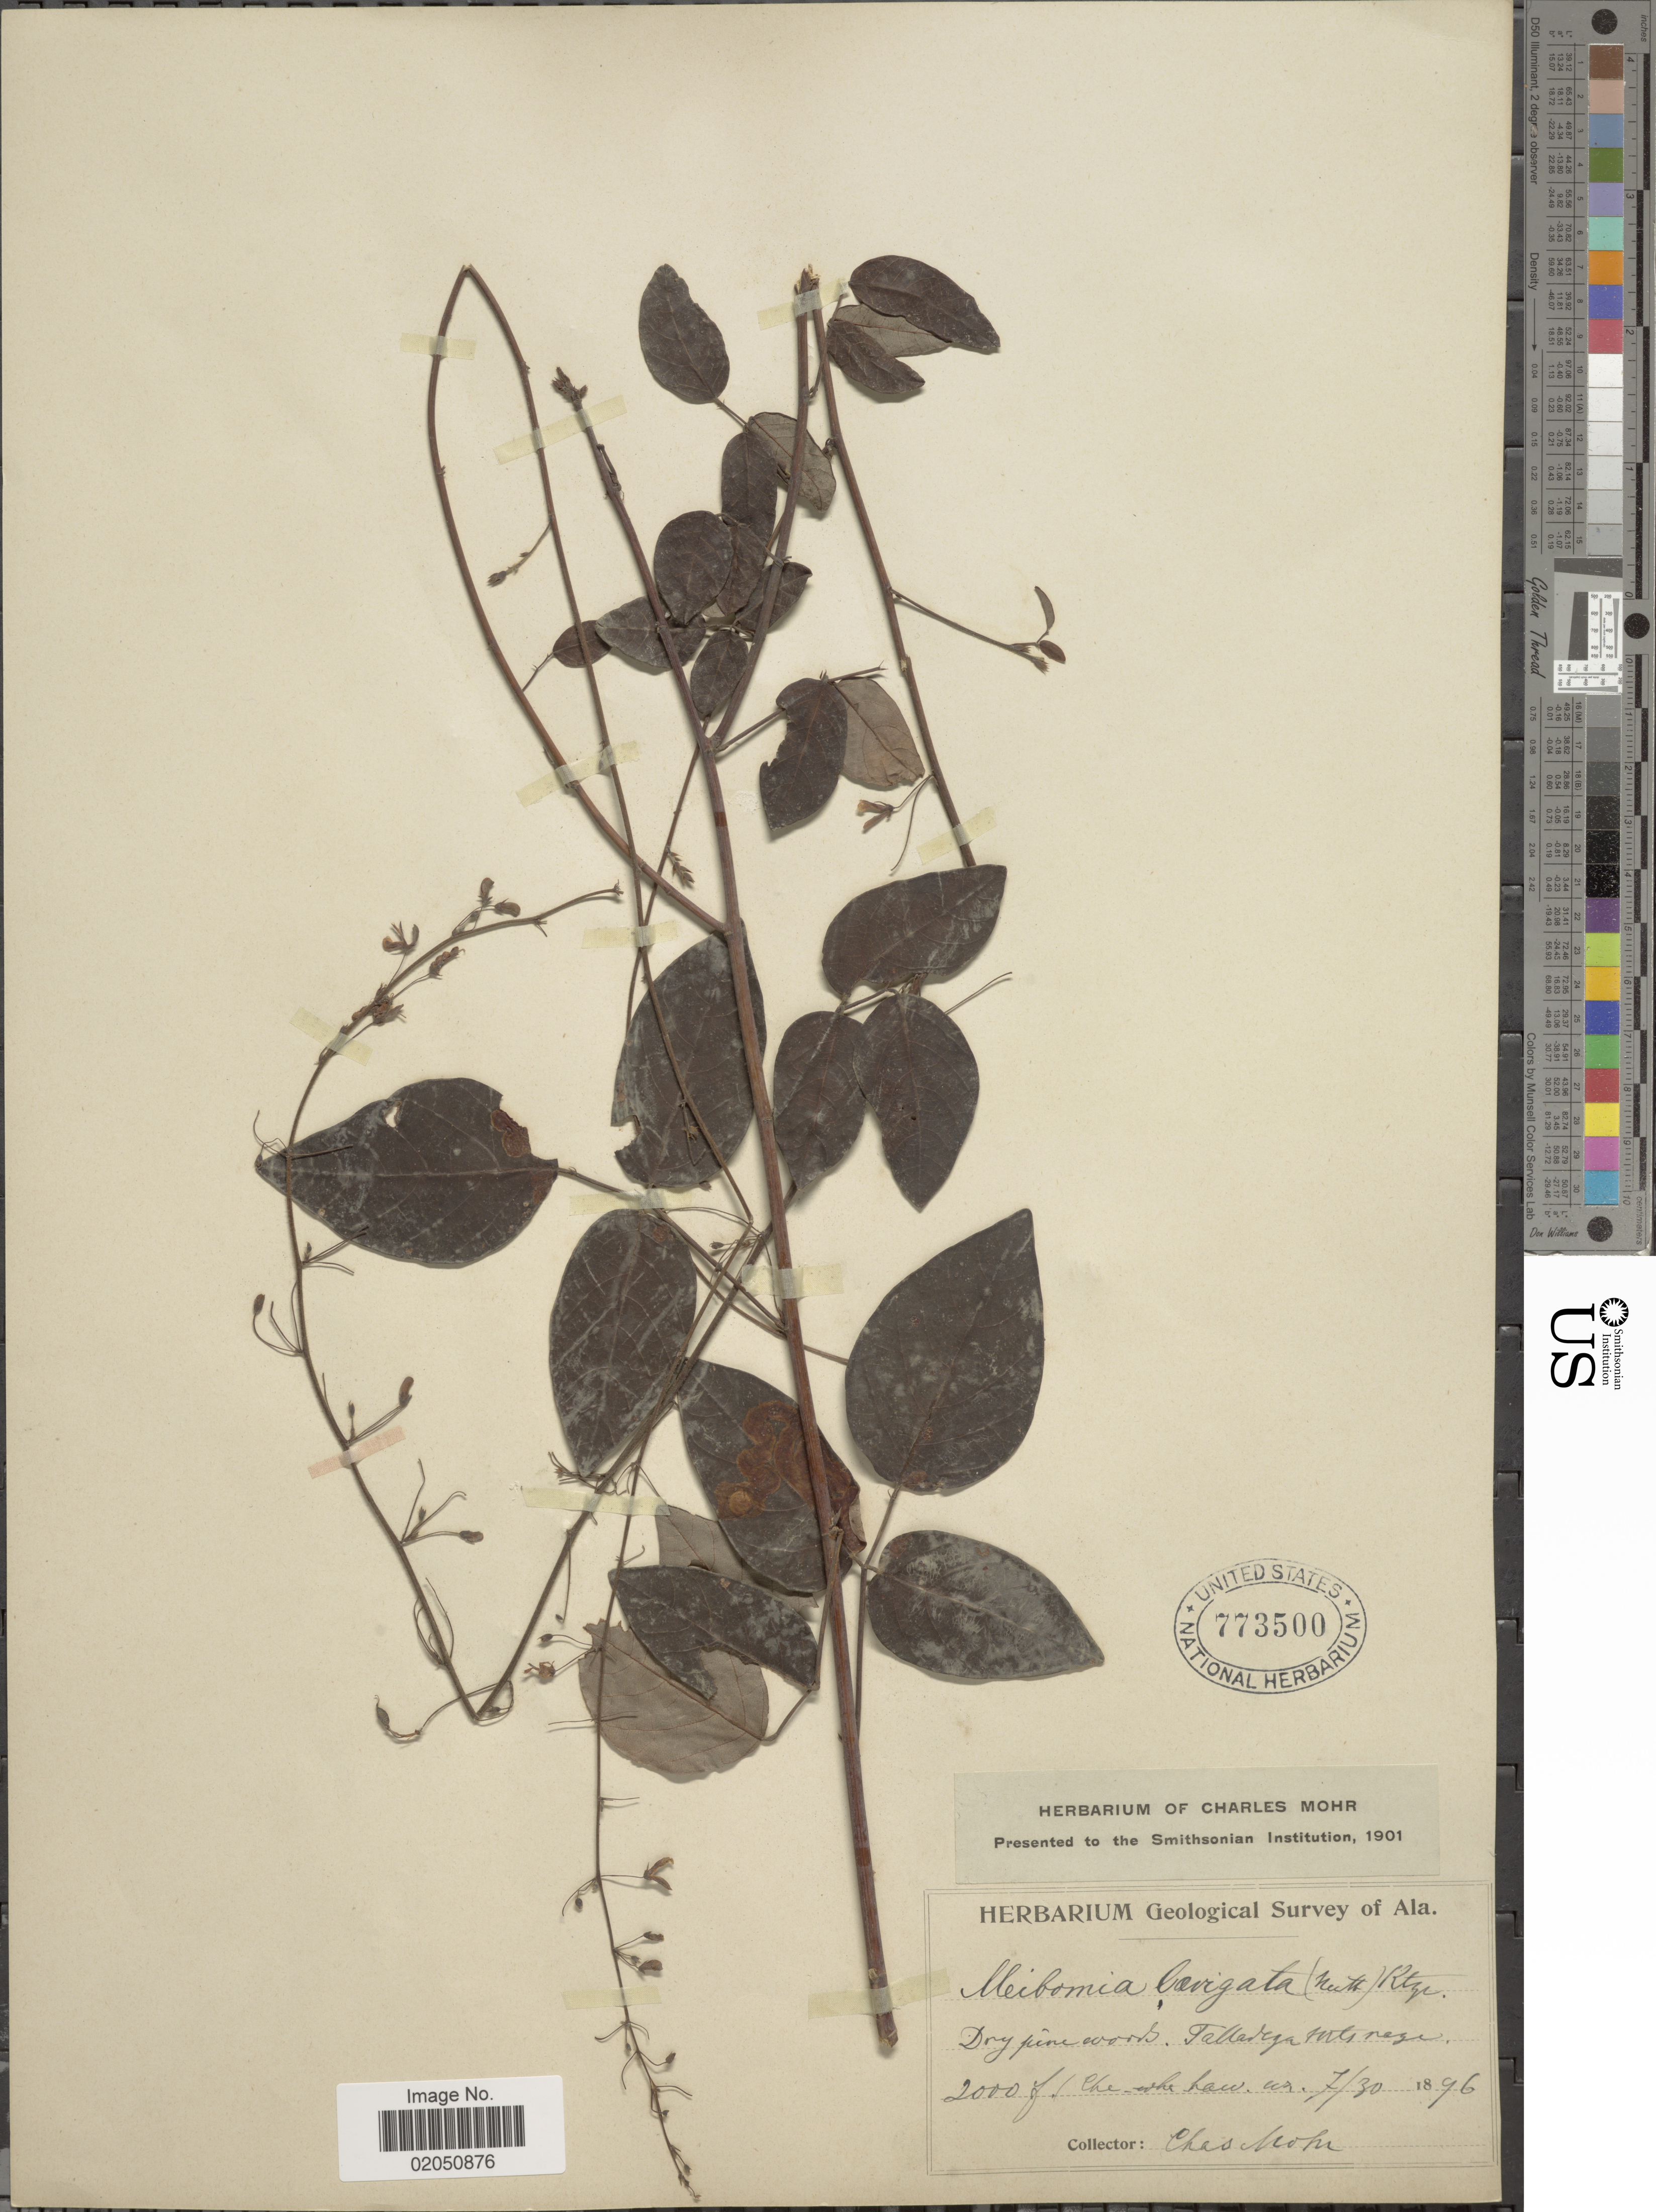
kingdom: Plantae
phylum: Tracheophyta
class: Magnoliopsida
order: Fabales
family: Fabaceae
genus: Desmodium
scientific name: Desmodium laevigatum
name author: (Nutt.) DC.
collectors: Mohr, C. T. (herbarium)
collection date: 1896-07-30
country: United States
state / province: Alabama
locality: Dry pine woods, Talladega Mts, Che-haw-wa.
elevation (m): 610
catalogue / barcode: US 773500